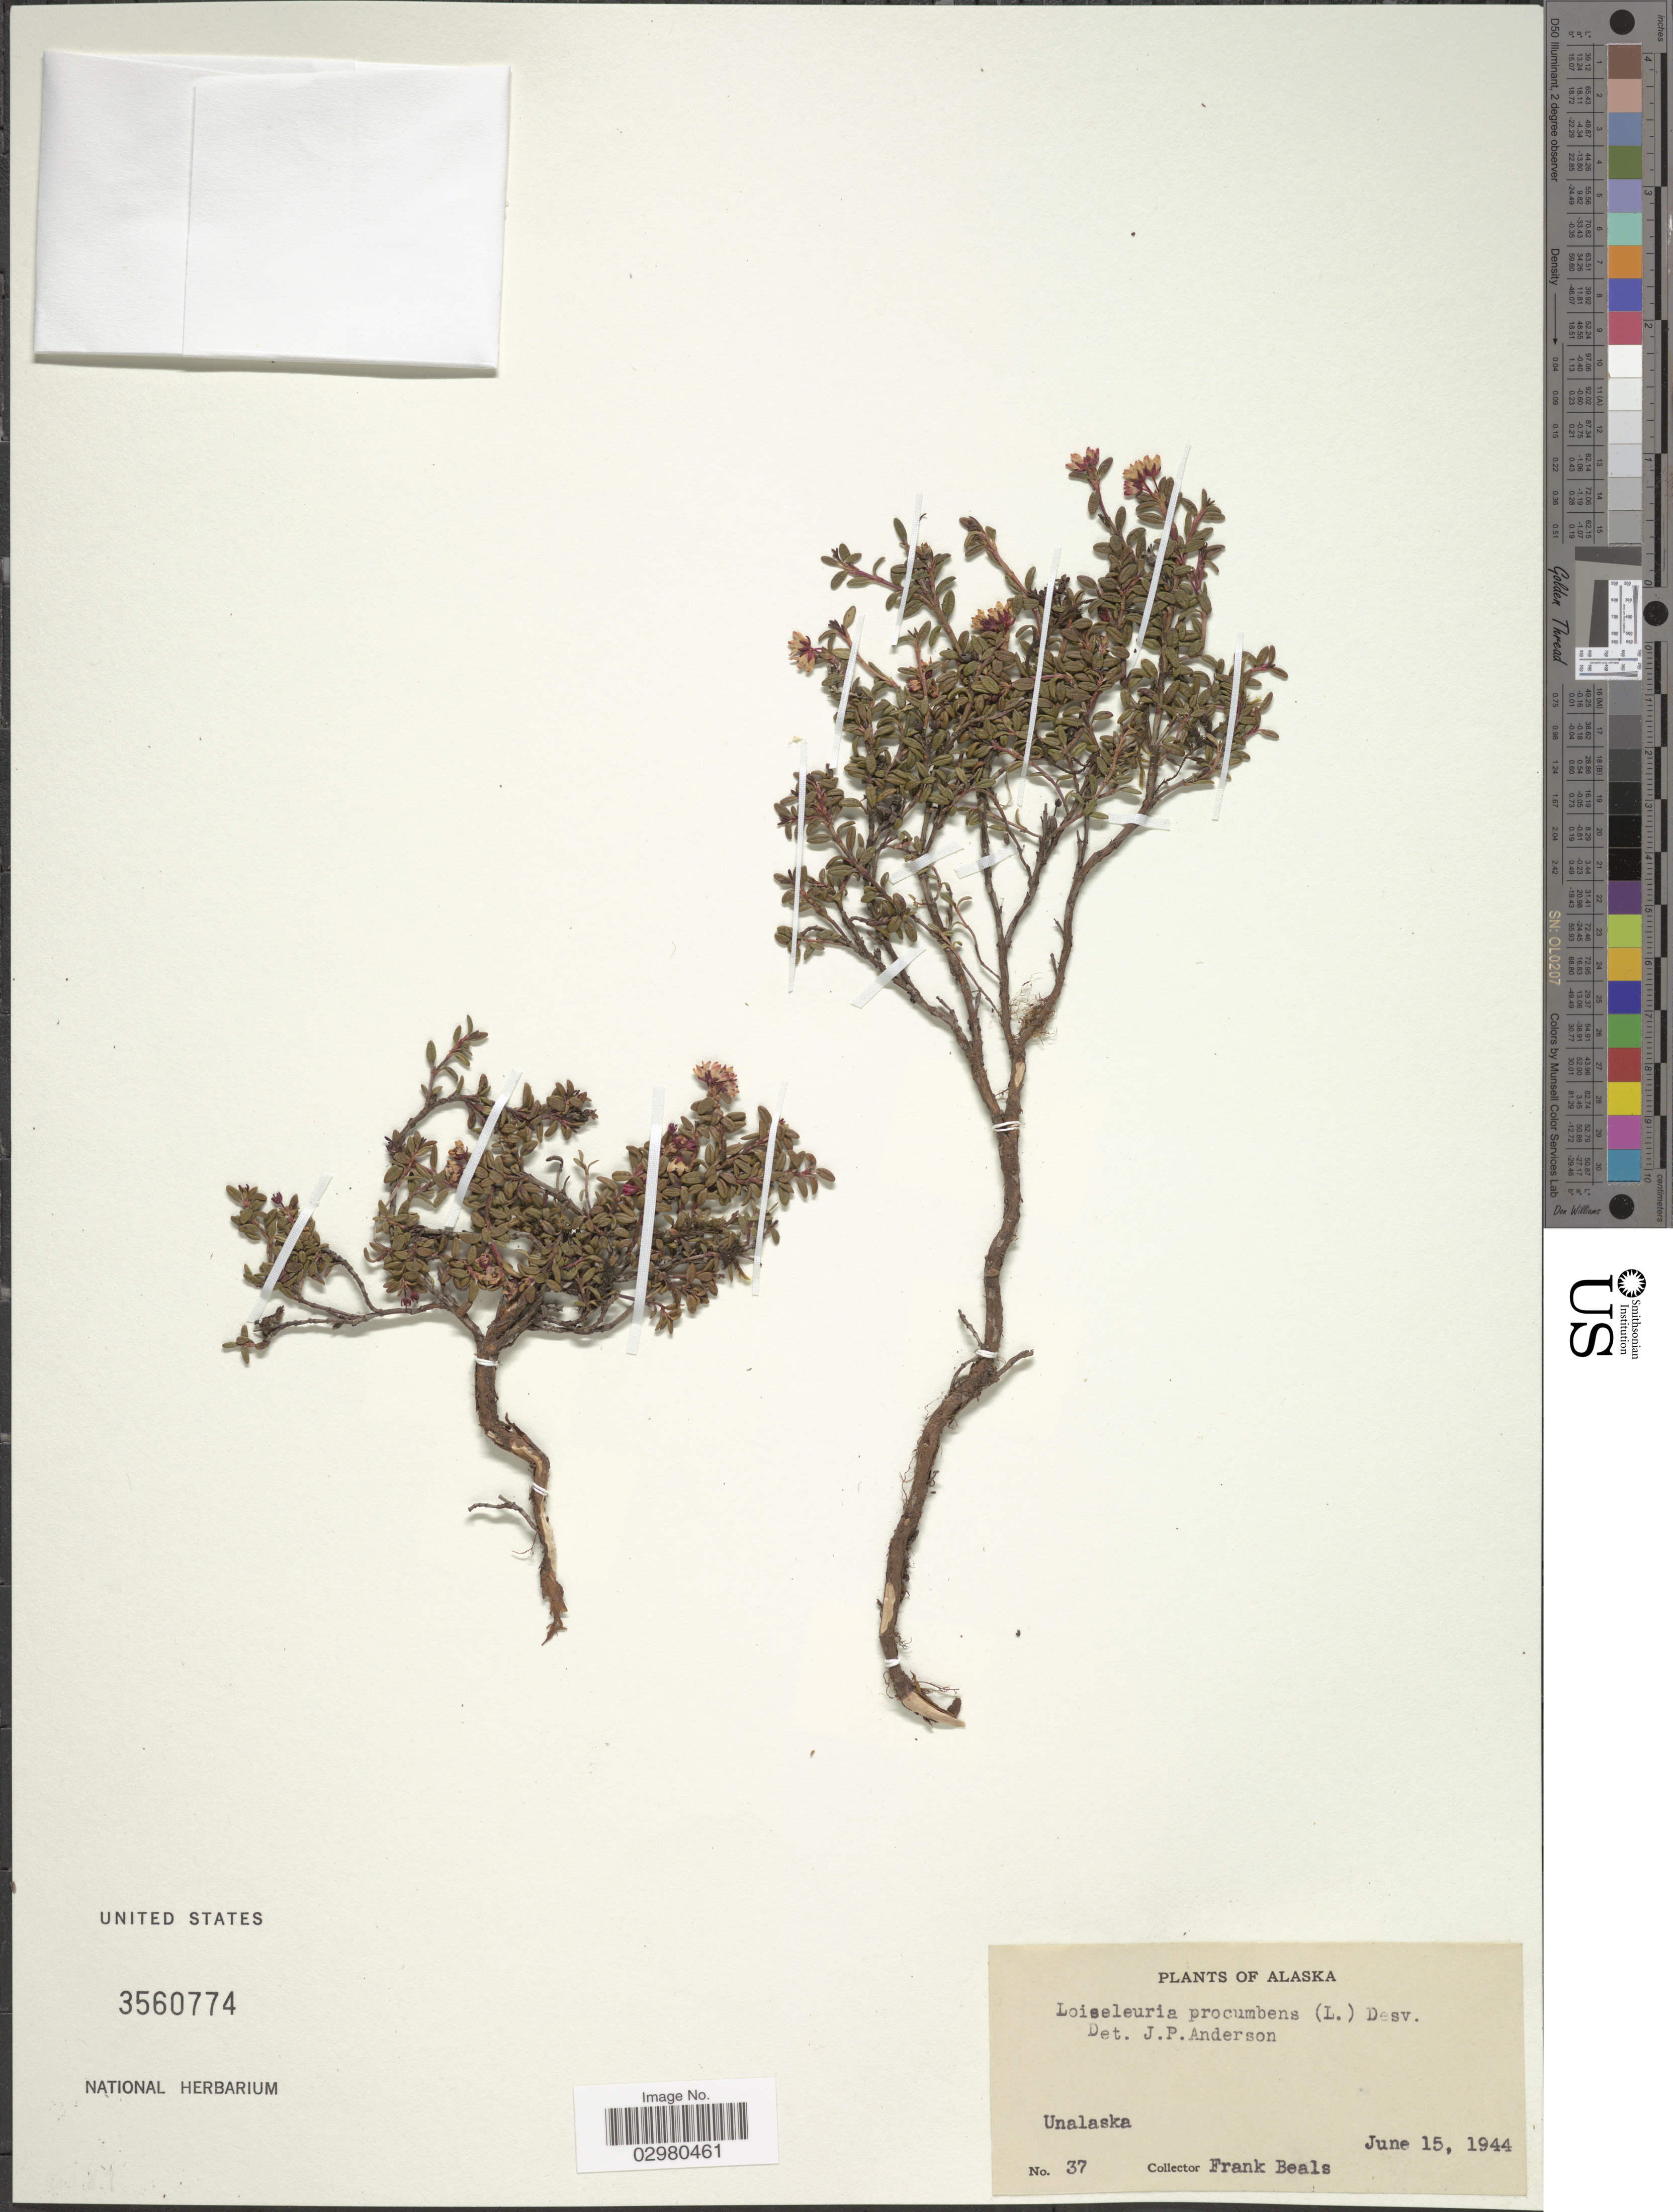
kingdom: Plantae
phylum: Tracheophyta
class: Magnoliopsida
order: Ericales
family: Ericaceae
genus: Loiseleuria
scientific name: Loiseleuria procumbens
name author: (L.) Desv.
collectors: F. Beals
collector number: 37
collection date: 1944-06-15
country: United States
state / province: Alaska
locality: Unalaska.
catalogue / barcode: US 3560774